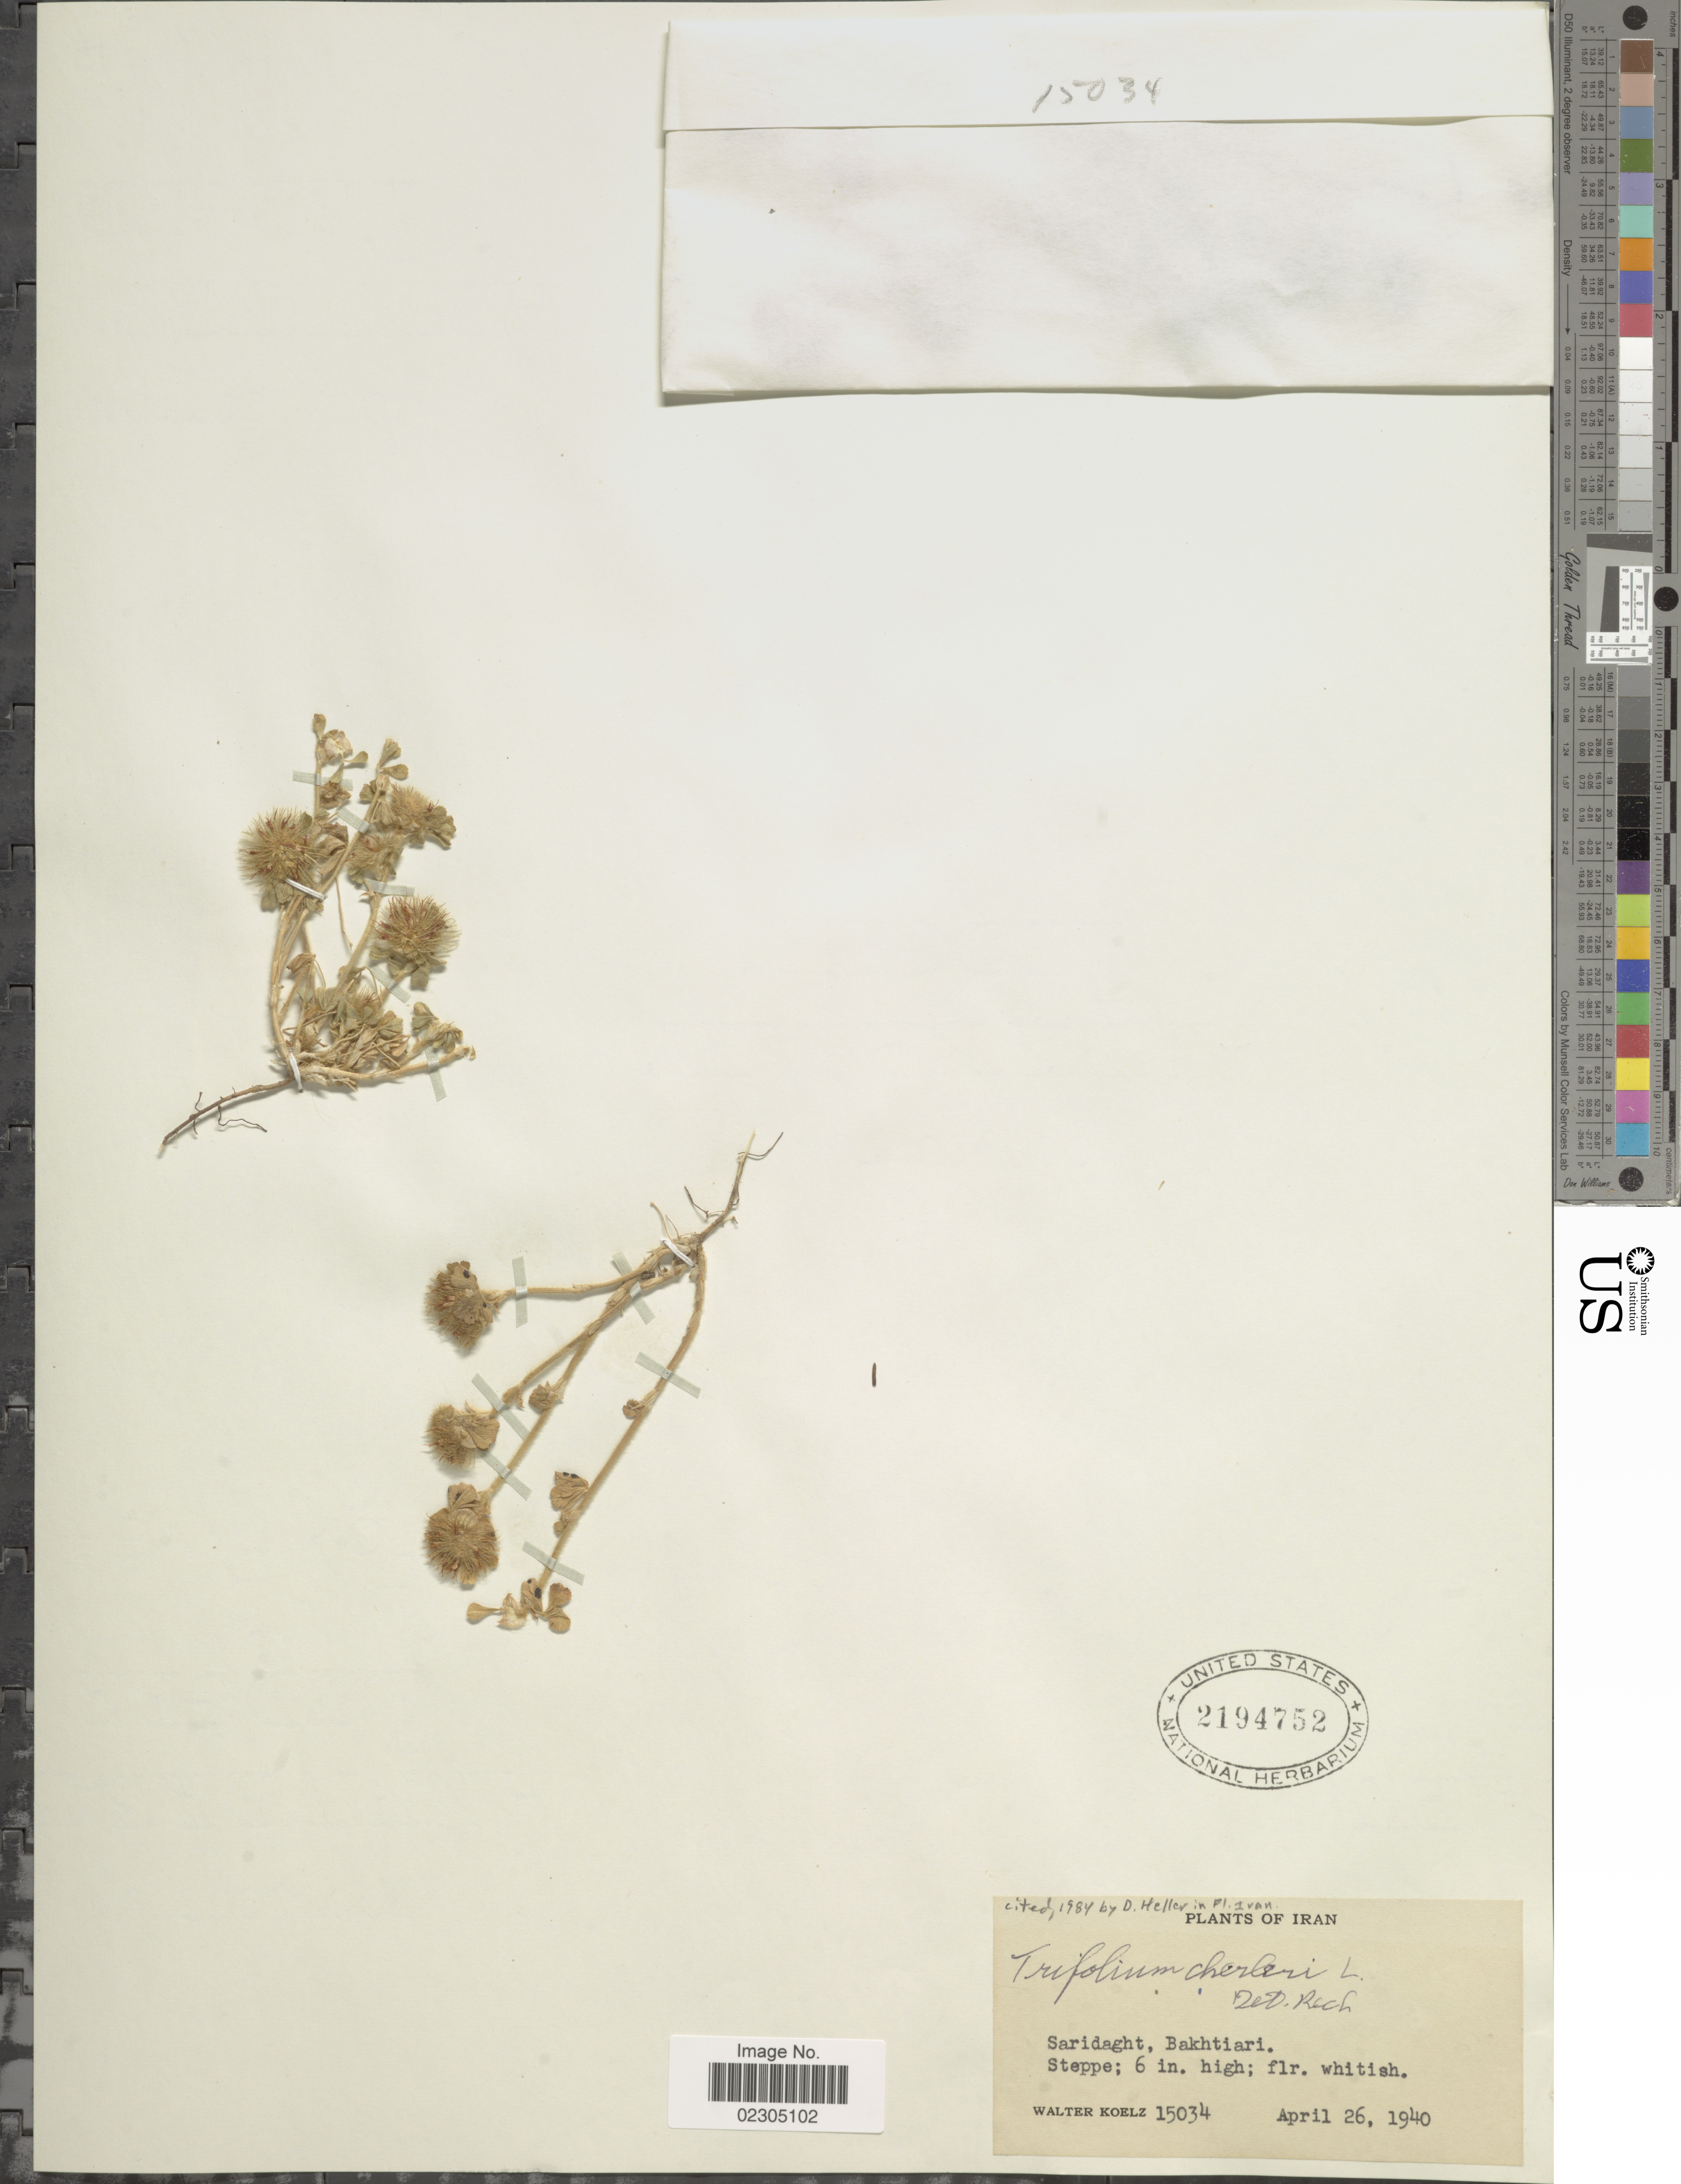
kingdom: Plantae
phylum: Tracheophyta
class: Magnoliopsida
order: Fabales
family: Fabaceae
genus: Trifolium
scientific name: Trifolium cherleri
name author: L.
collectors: W. N. Koelz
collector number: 15034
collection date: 1940-04-26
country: Iran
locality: Saridaght, Bakhtiari.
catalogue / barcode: US 2194752